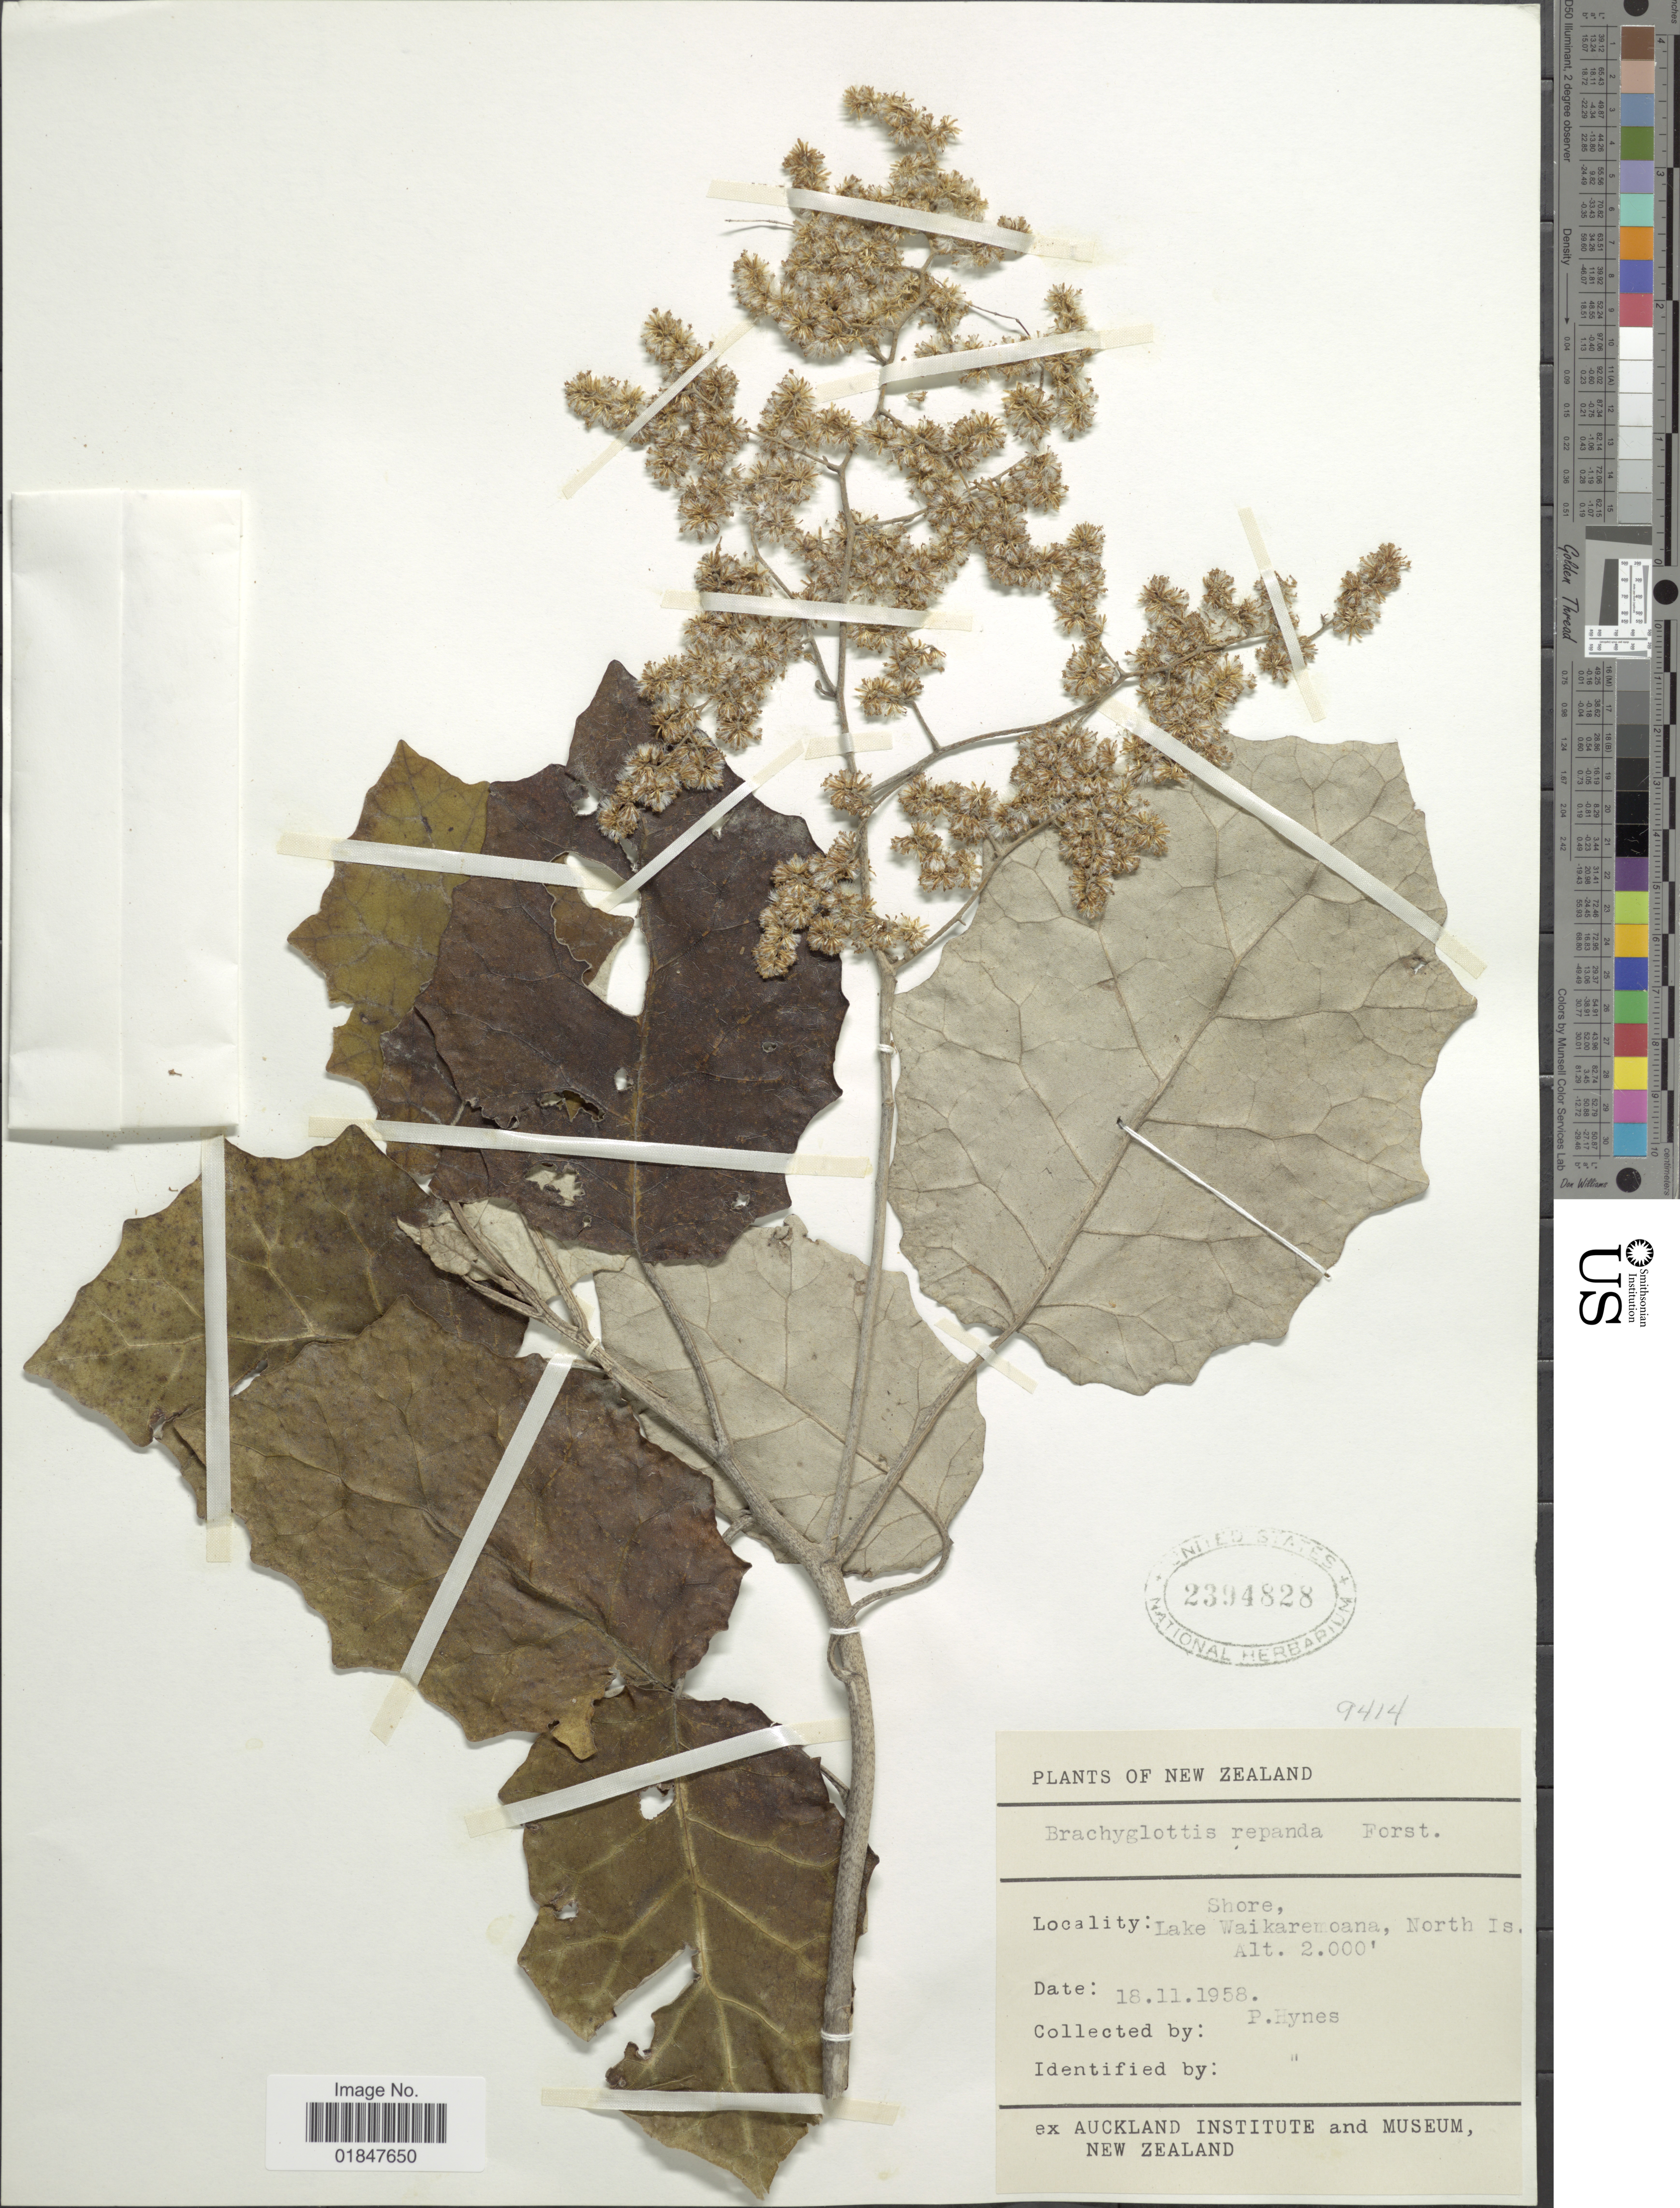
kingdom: Plantae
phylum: Tracheophyta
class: Magnoliopsida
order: Asterales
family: Asteraceae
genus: Brachyglottis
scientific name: Brachyglottis repanda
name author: J.R. Forst. & G. Forst.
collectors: P. Hynes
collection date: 1958-11-18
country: New Zealand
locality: Lake Waikaremoana, North Is.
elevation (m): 610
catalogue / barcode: US 2394828